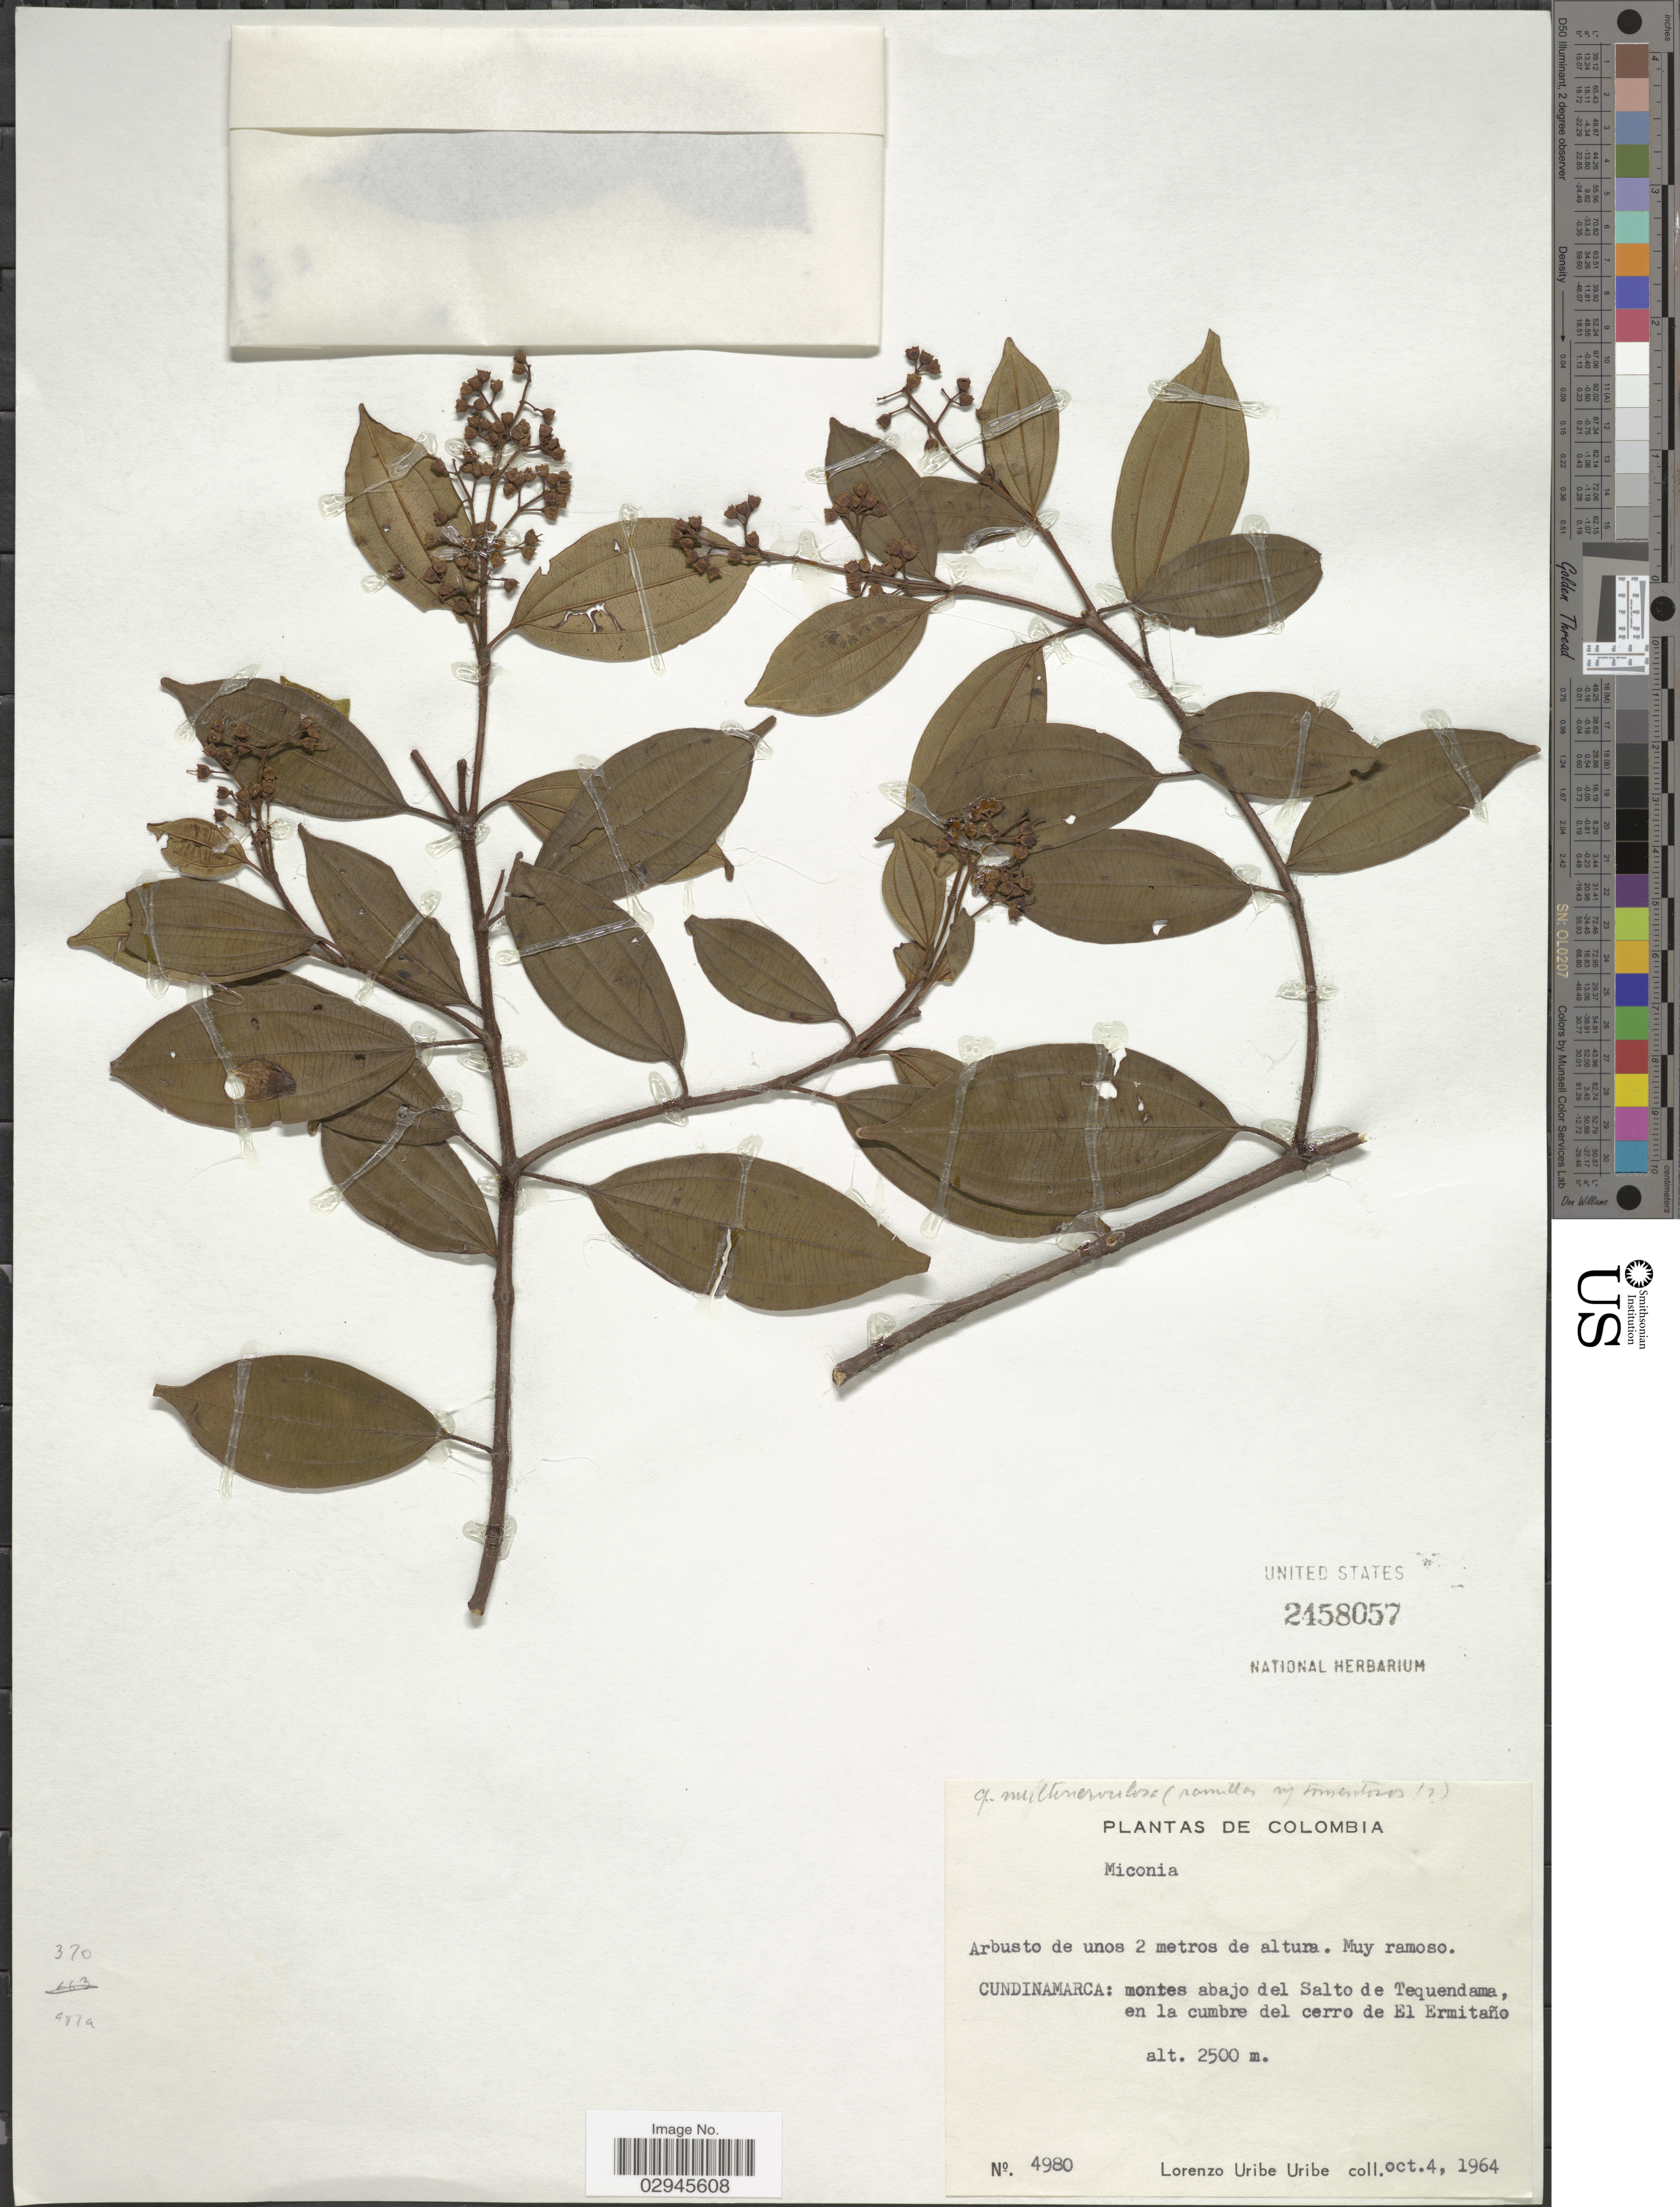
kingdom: Plantae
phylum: Tracheophyta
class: Magnoliopsida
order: Myrtales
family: Melastomataceae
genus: Miconia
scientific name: Miconia sp.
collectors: L. Uribe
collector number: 4980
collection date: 1964-10-04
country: Colombia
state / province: Cundinamarca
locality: Montes abajo del Salto de Tequendama, en la cumbre del cerro de El Ermitaño.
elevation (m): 2500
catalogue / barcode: US 2458057